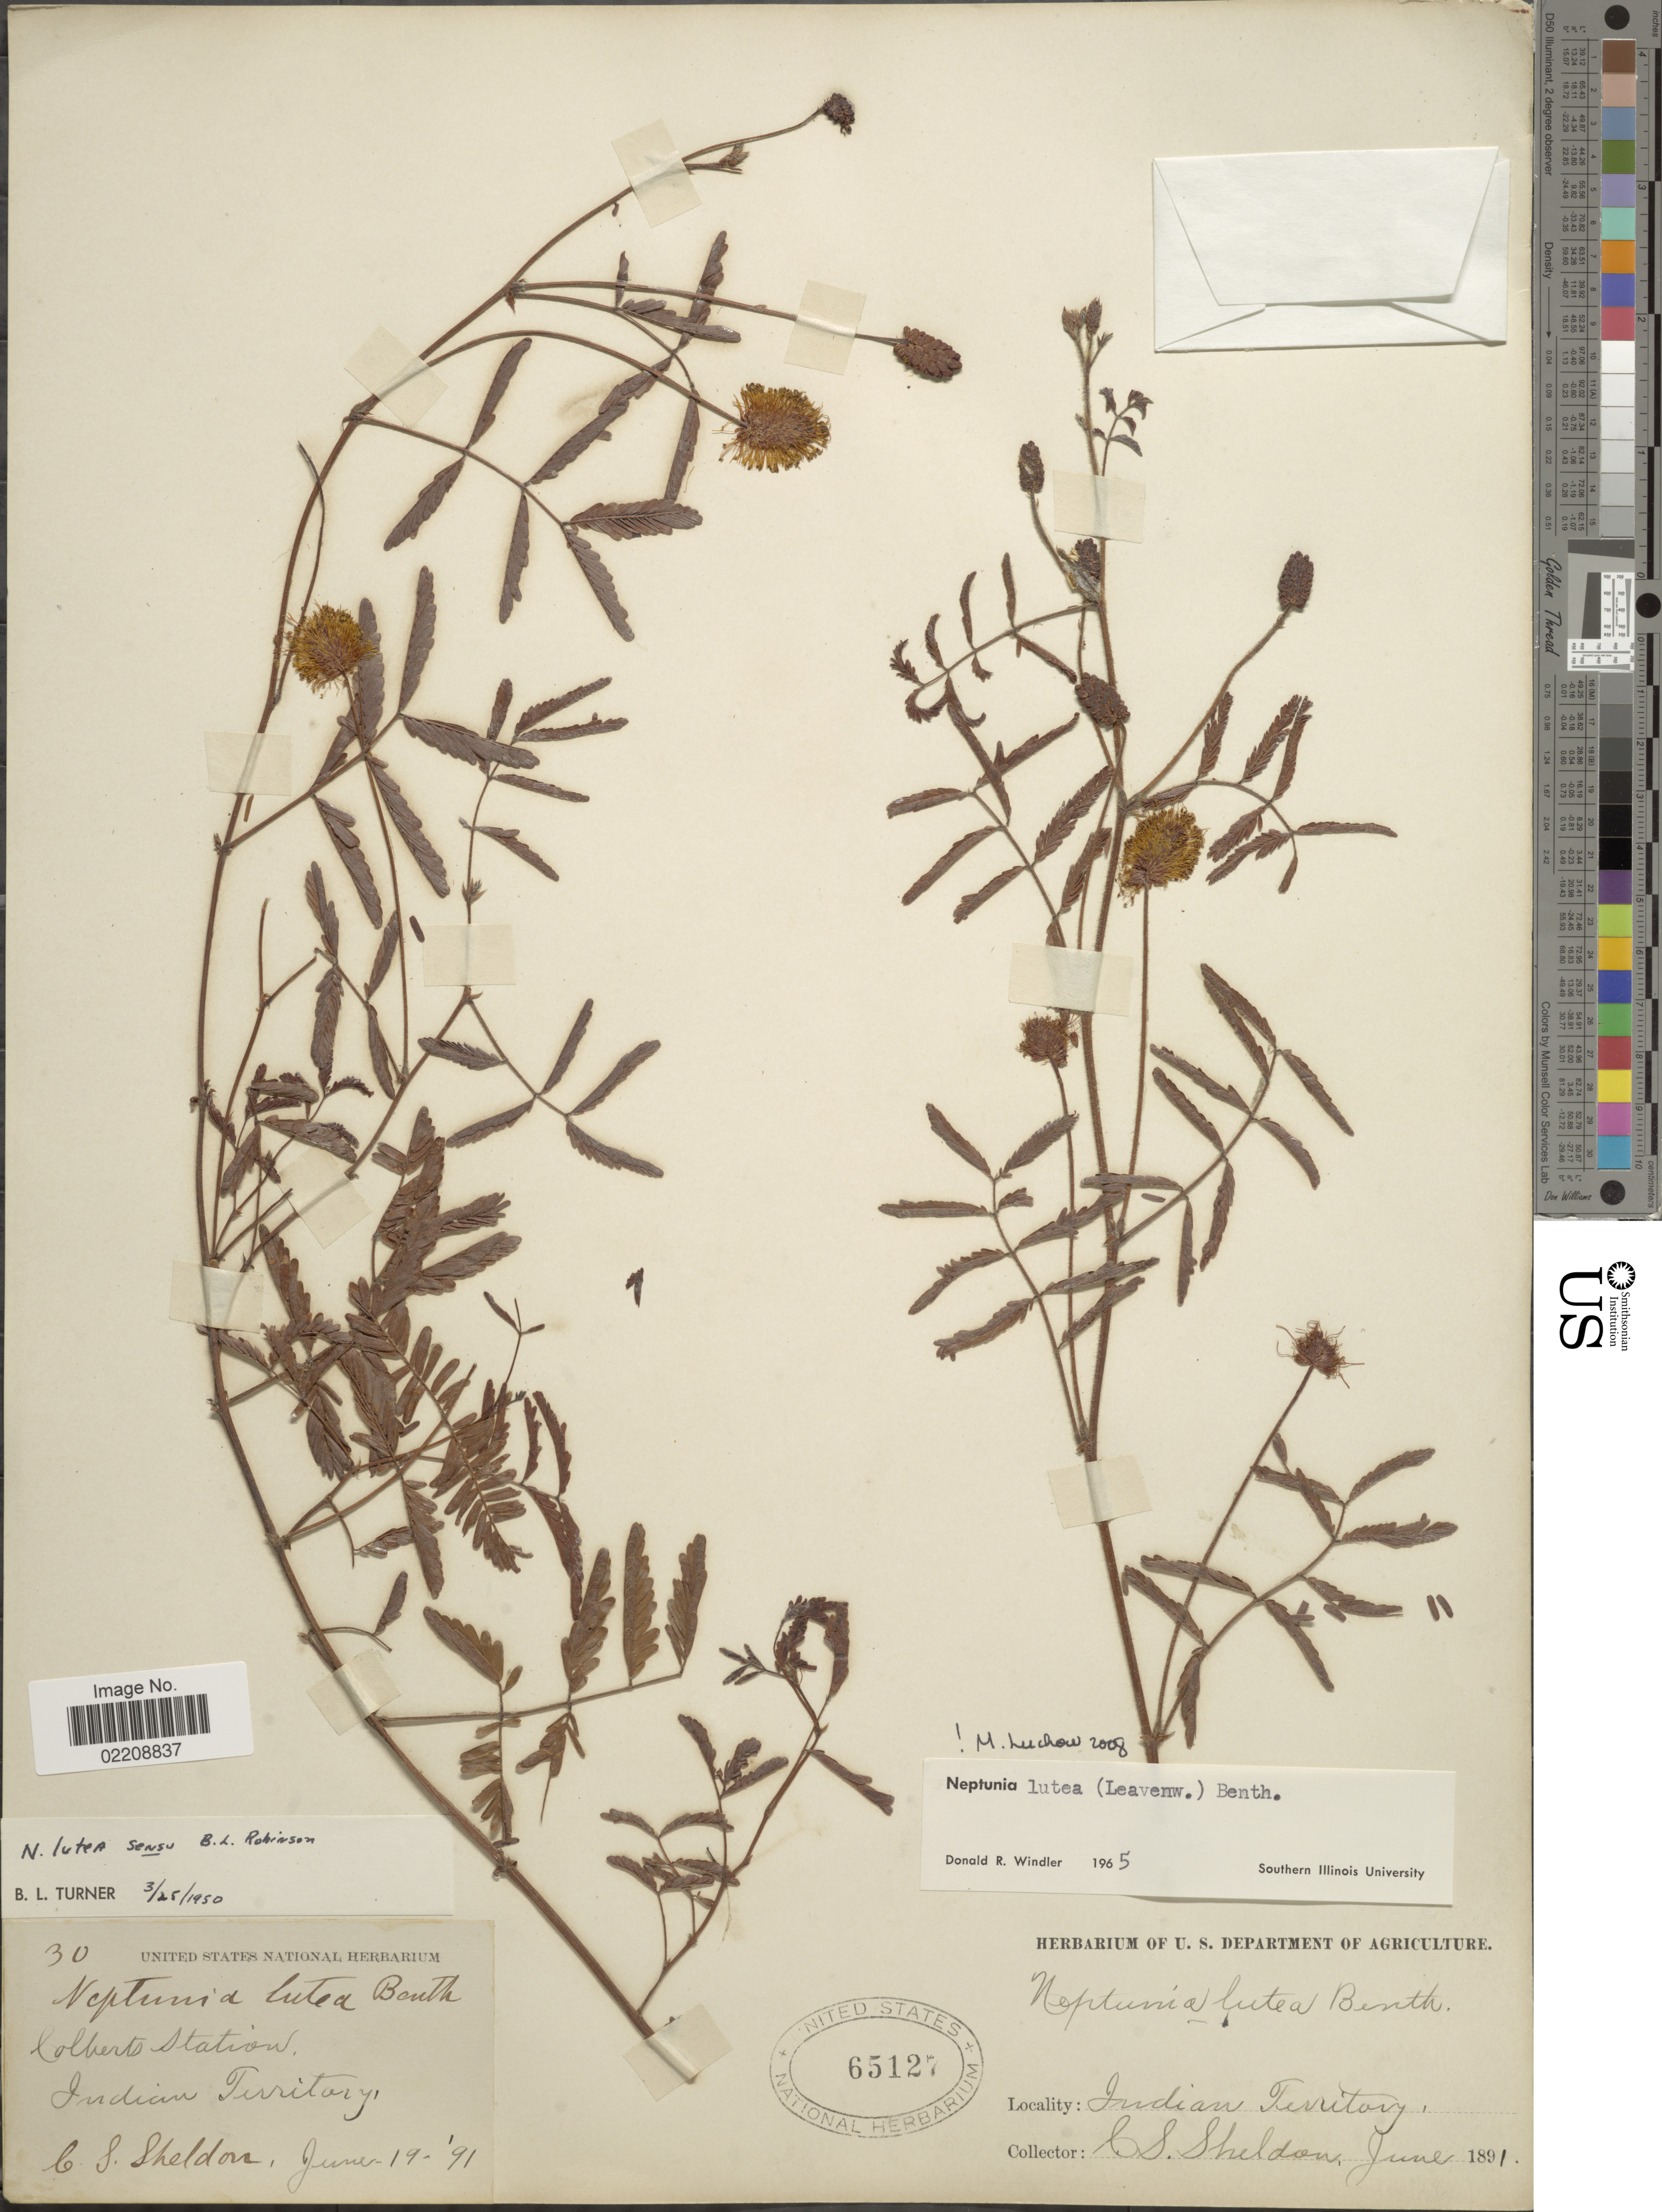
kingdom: Plantae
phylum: Tracheophyta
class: Magnoliopsida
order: Fabales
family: Fabaceae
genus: Neptunia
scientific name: Neptunia lutea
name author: (Leavenw.) Benth.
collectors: C. S. Sheldon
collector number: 30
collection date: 1891-06-19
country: United States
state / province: Oklahoma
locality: Colberts Station, Indian Territory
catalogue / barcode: US 65127